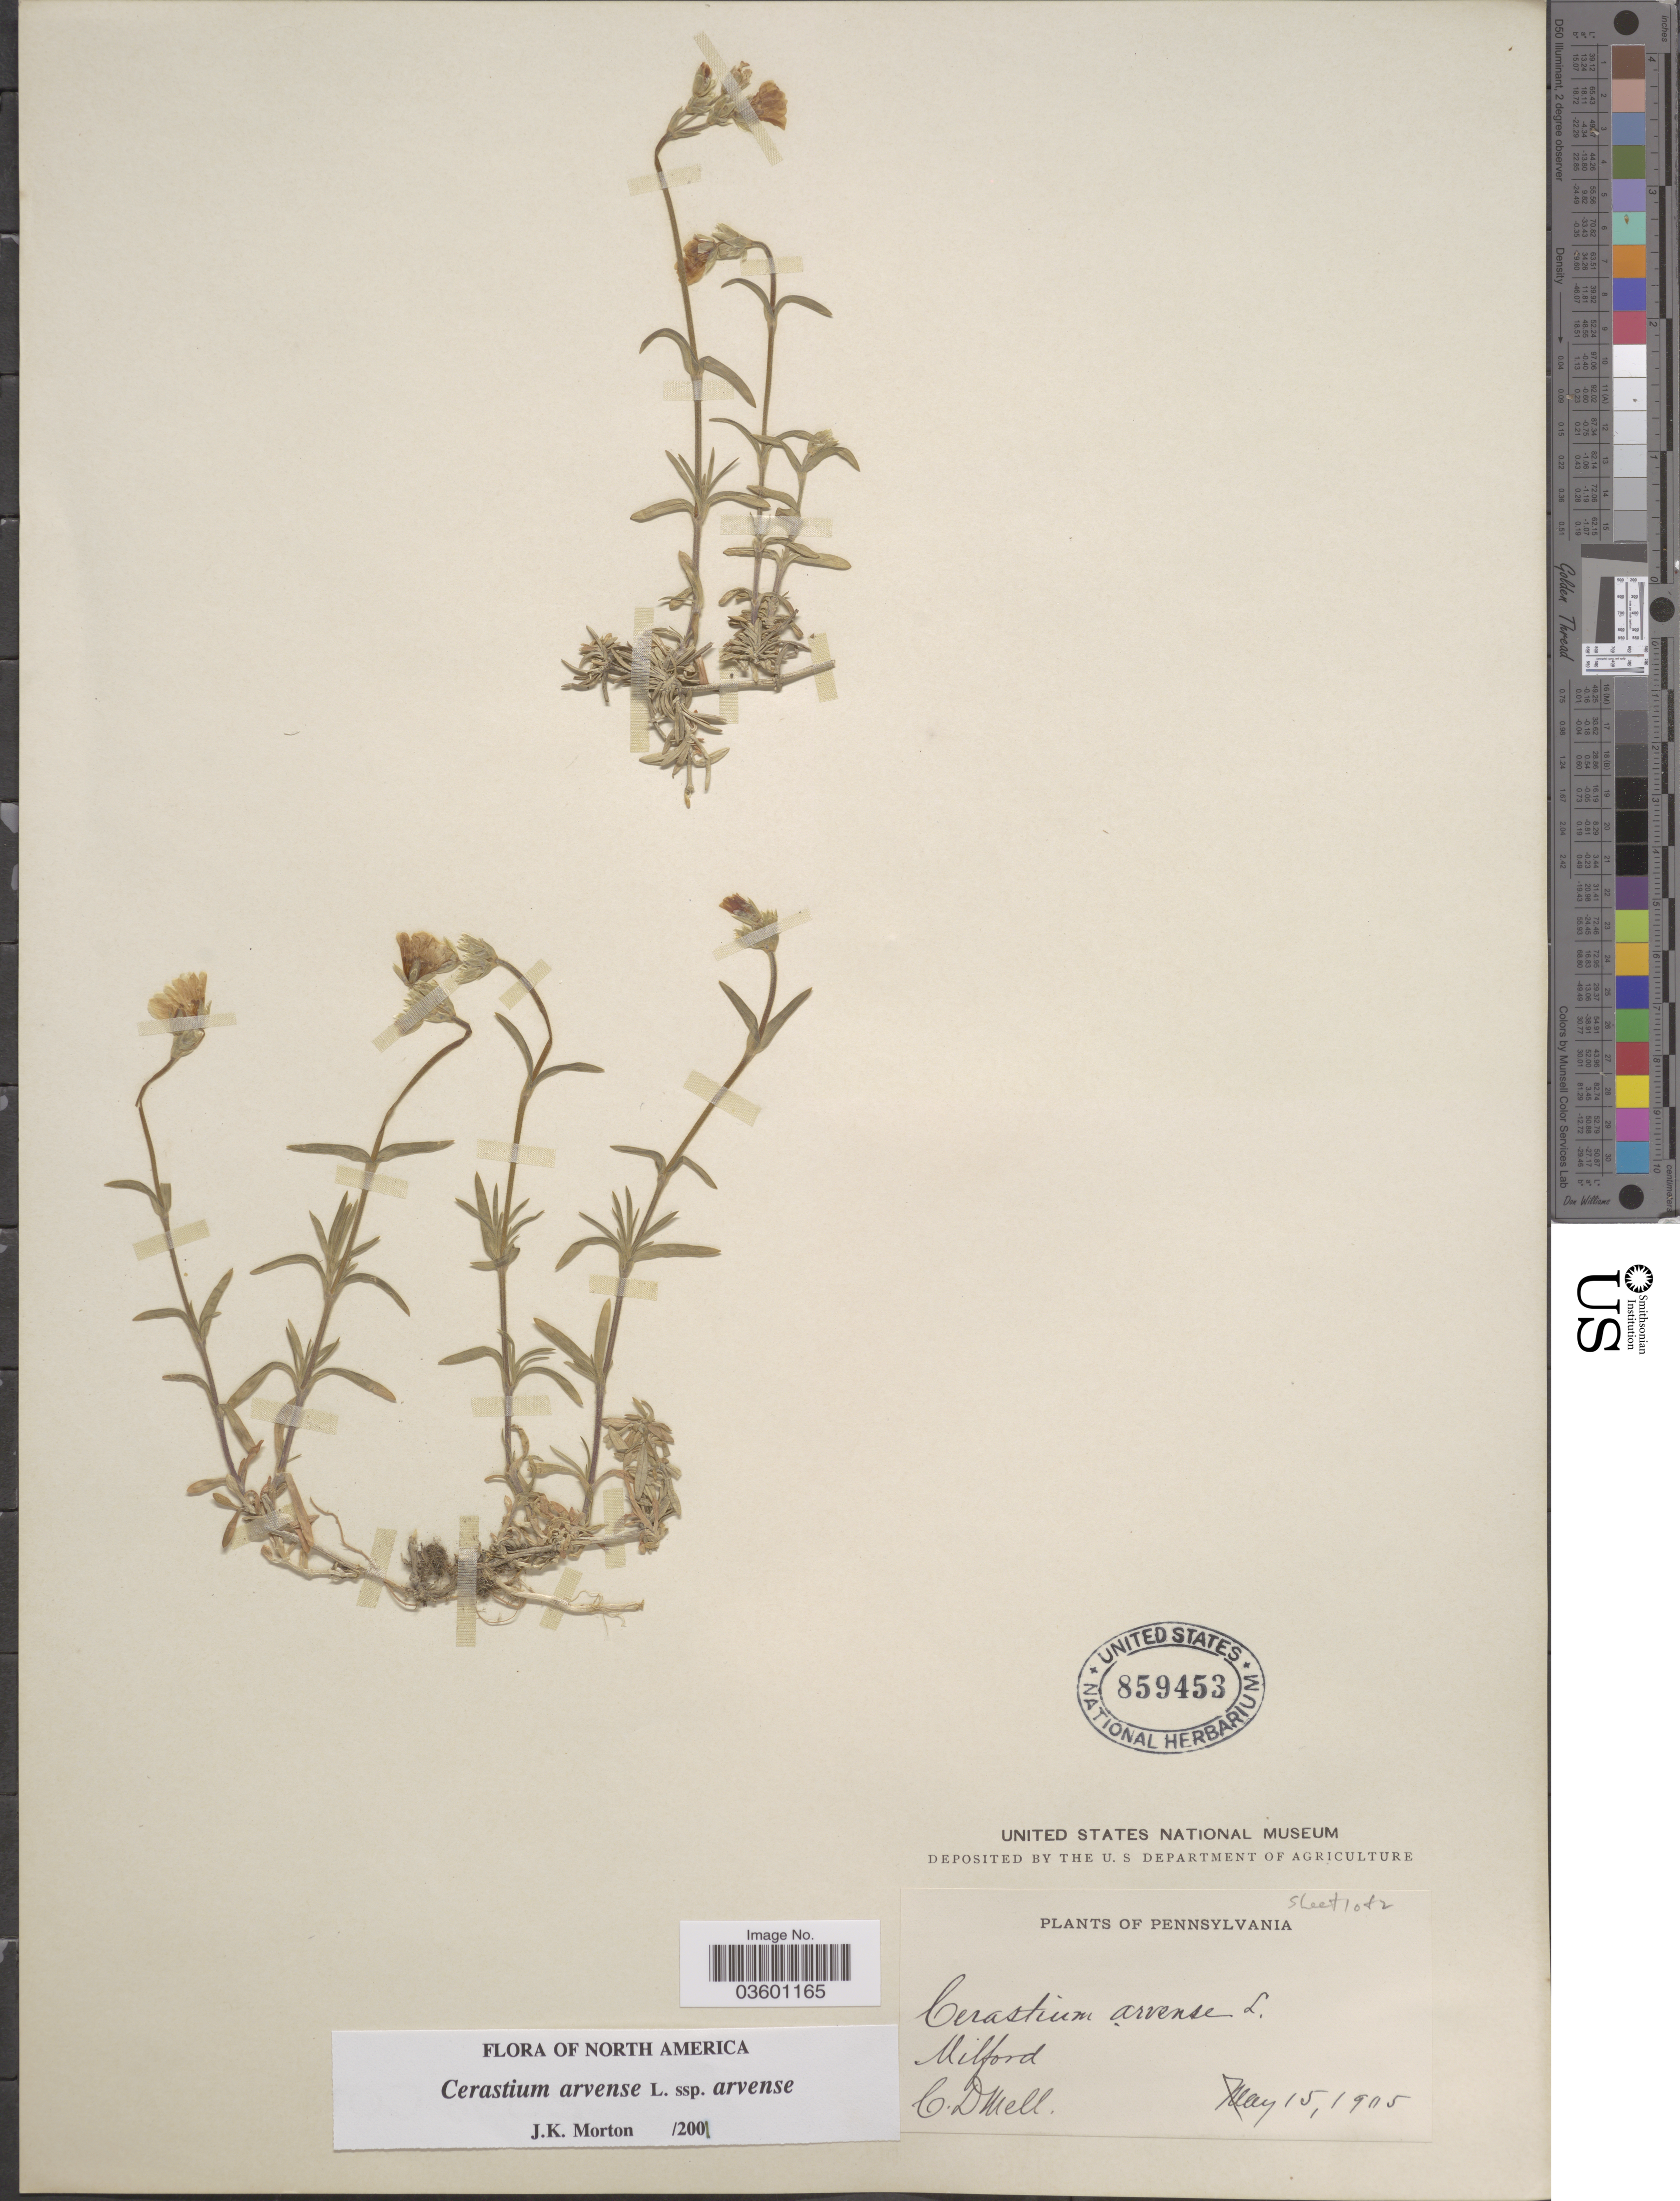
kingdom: Plantae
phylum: Tracheophyta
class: Magnoliopsida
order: Caryophyllales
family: Caryophyllaceae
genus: Cerastium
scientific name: Cerastium arvense subsp. arvense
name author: L.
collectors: C. D. Mell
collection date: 1905-05-15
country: United States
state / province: Pennsylvania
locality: Milford.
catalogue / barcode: US 859453